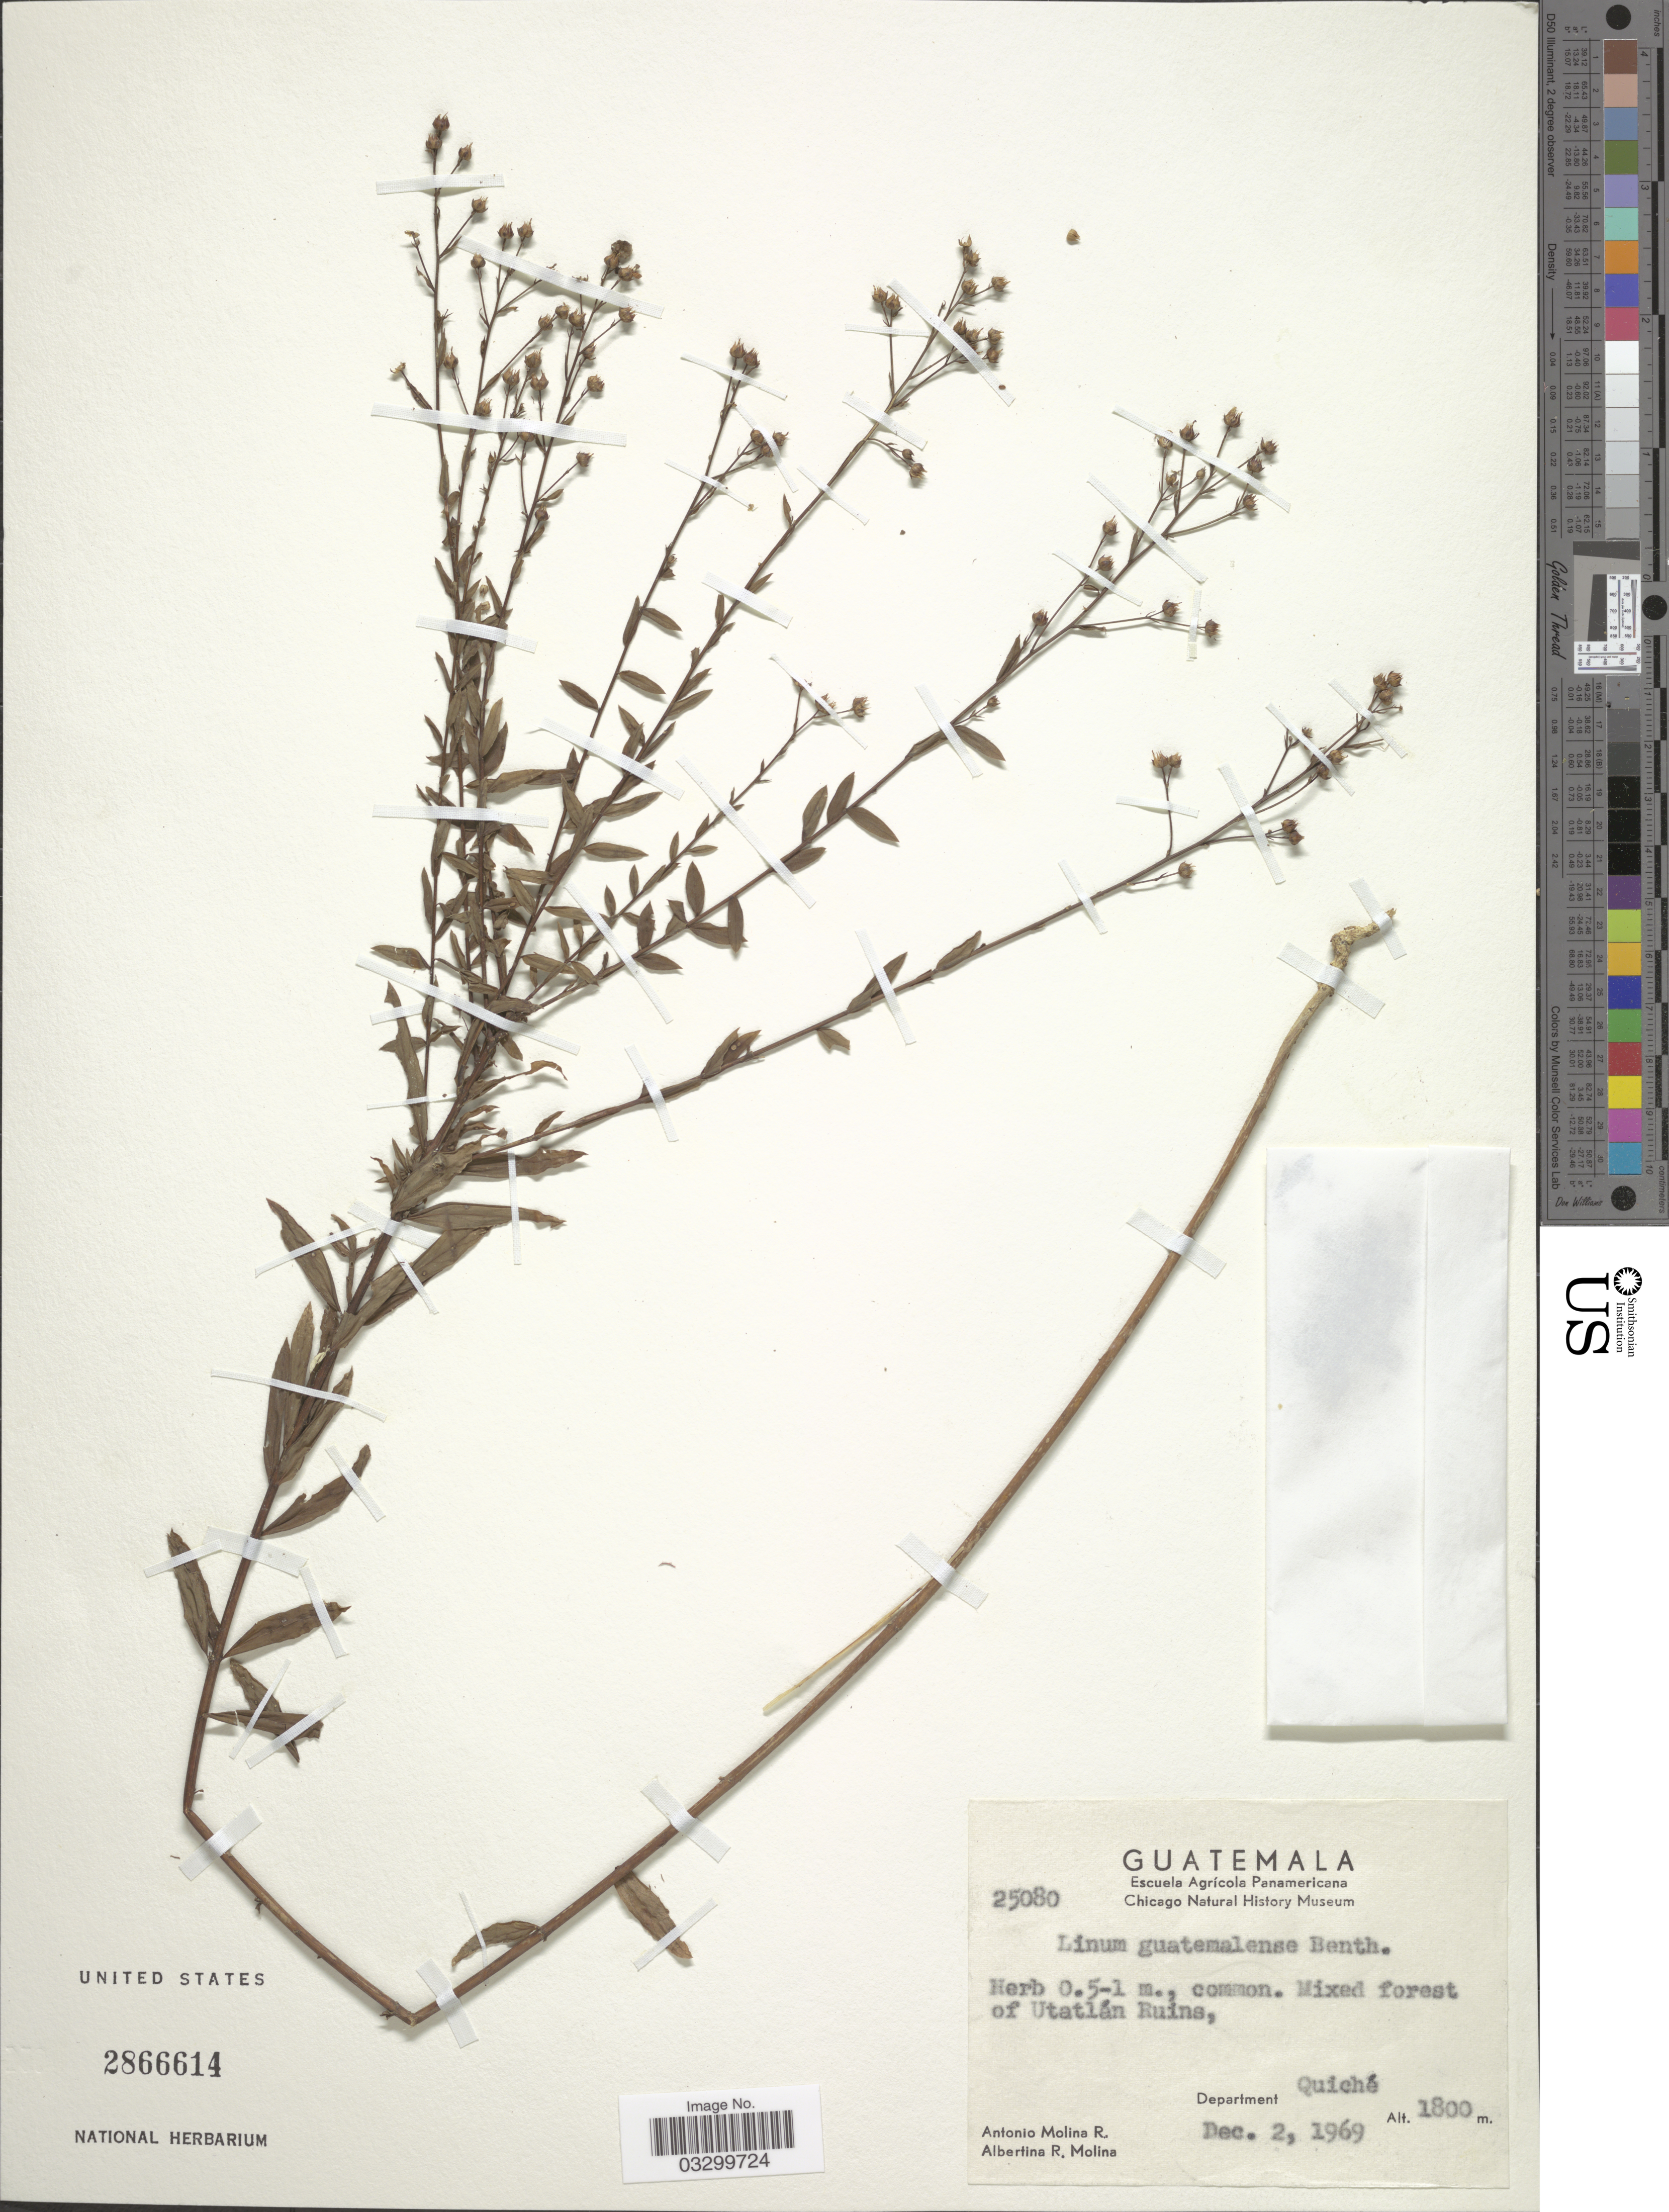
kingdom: Plantae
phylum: Tracheophyta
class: Magnoliopsida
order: Malpighiales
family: Linaceae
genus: Linum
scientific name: Linum guatemalense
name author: Benth.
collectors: A. Molina R. & A. R. Molina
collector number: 25080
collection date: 1969-12-02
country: Guatemala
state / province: El Quiché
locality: Mixed forest of Utatlán Ruins, Department Quiché.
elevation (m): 1800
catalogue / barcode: US 2866614